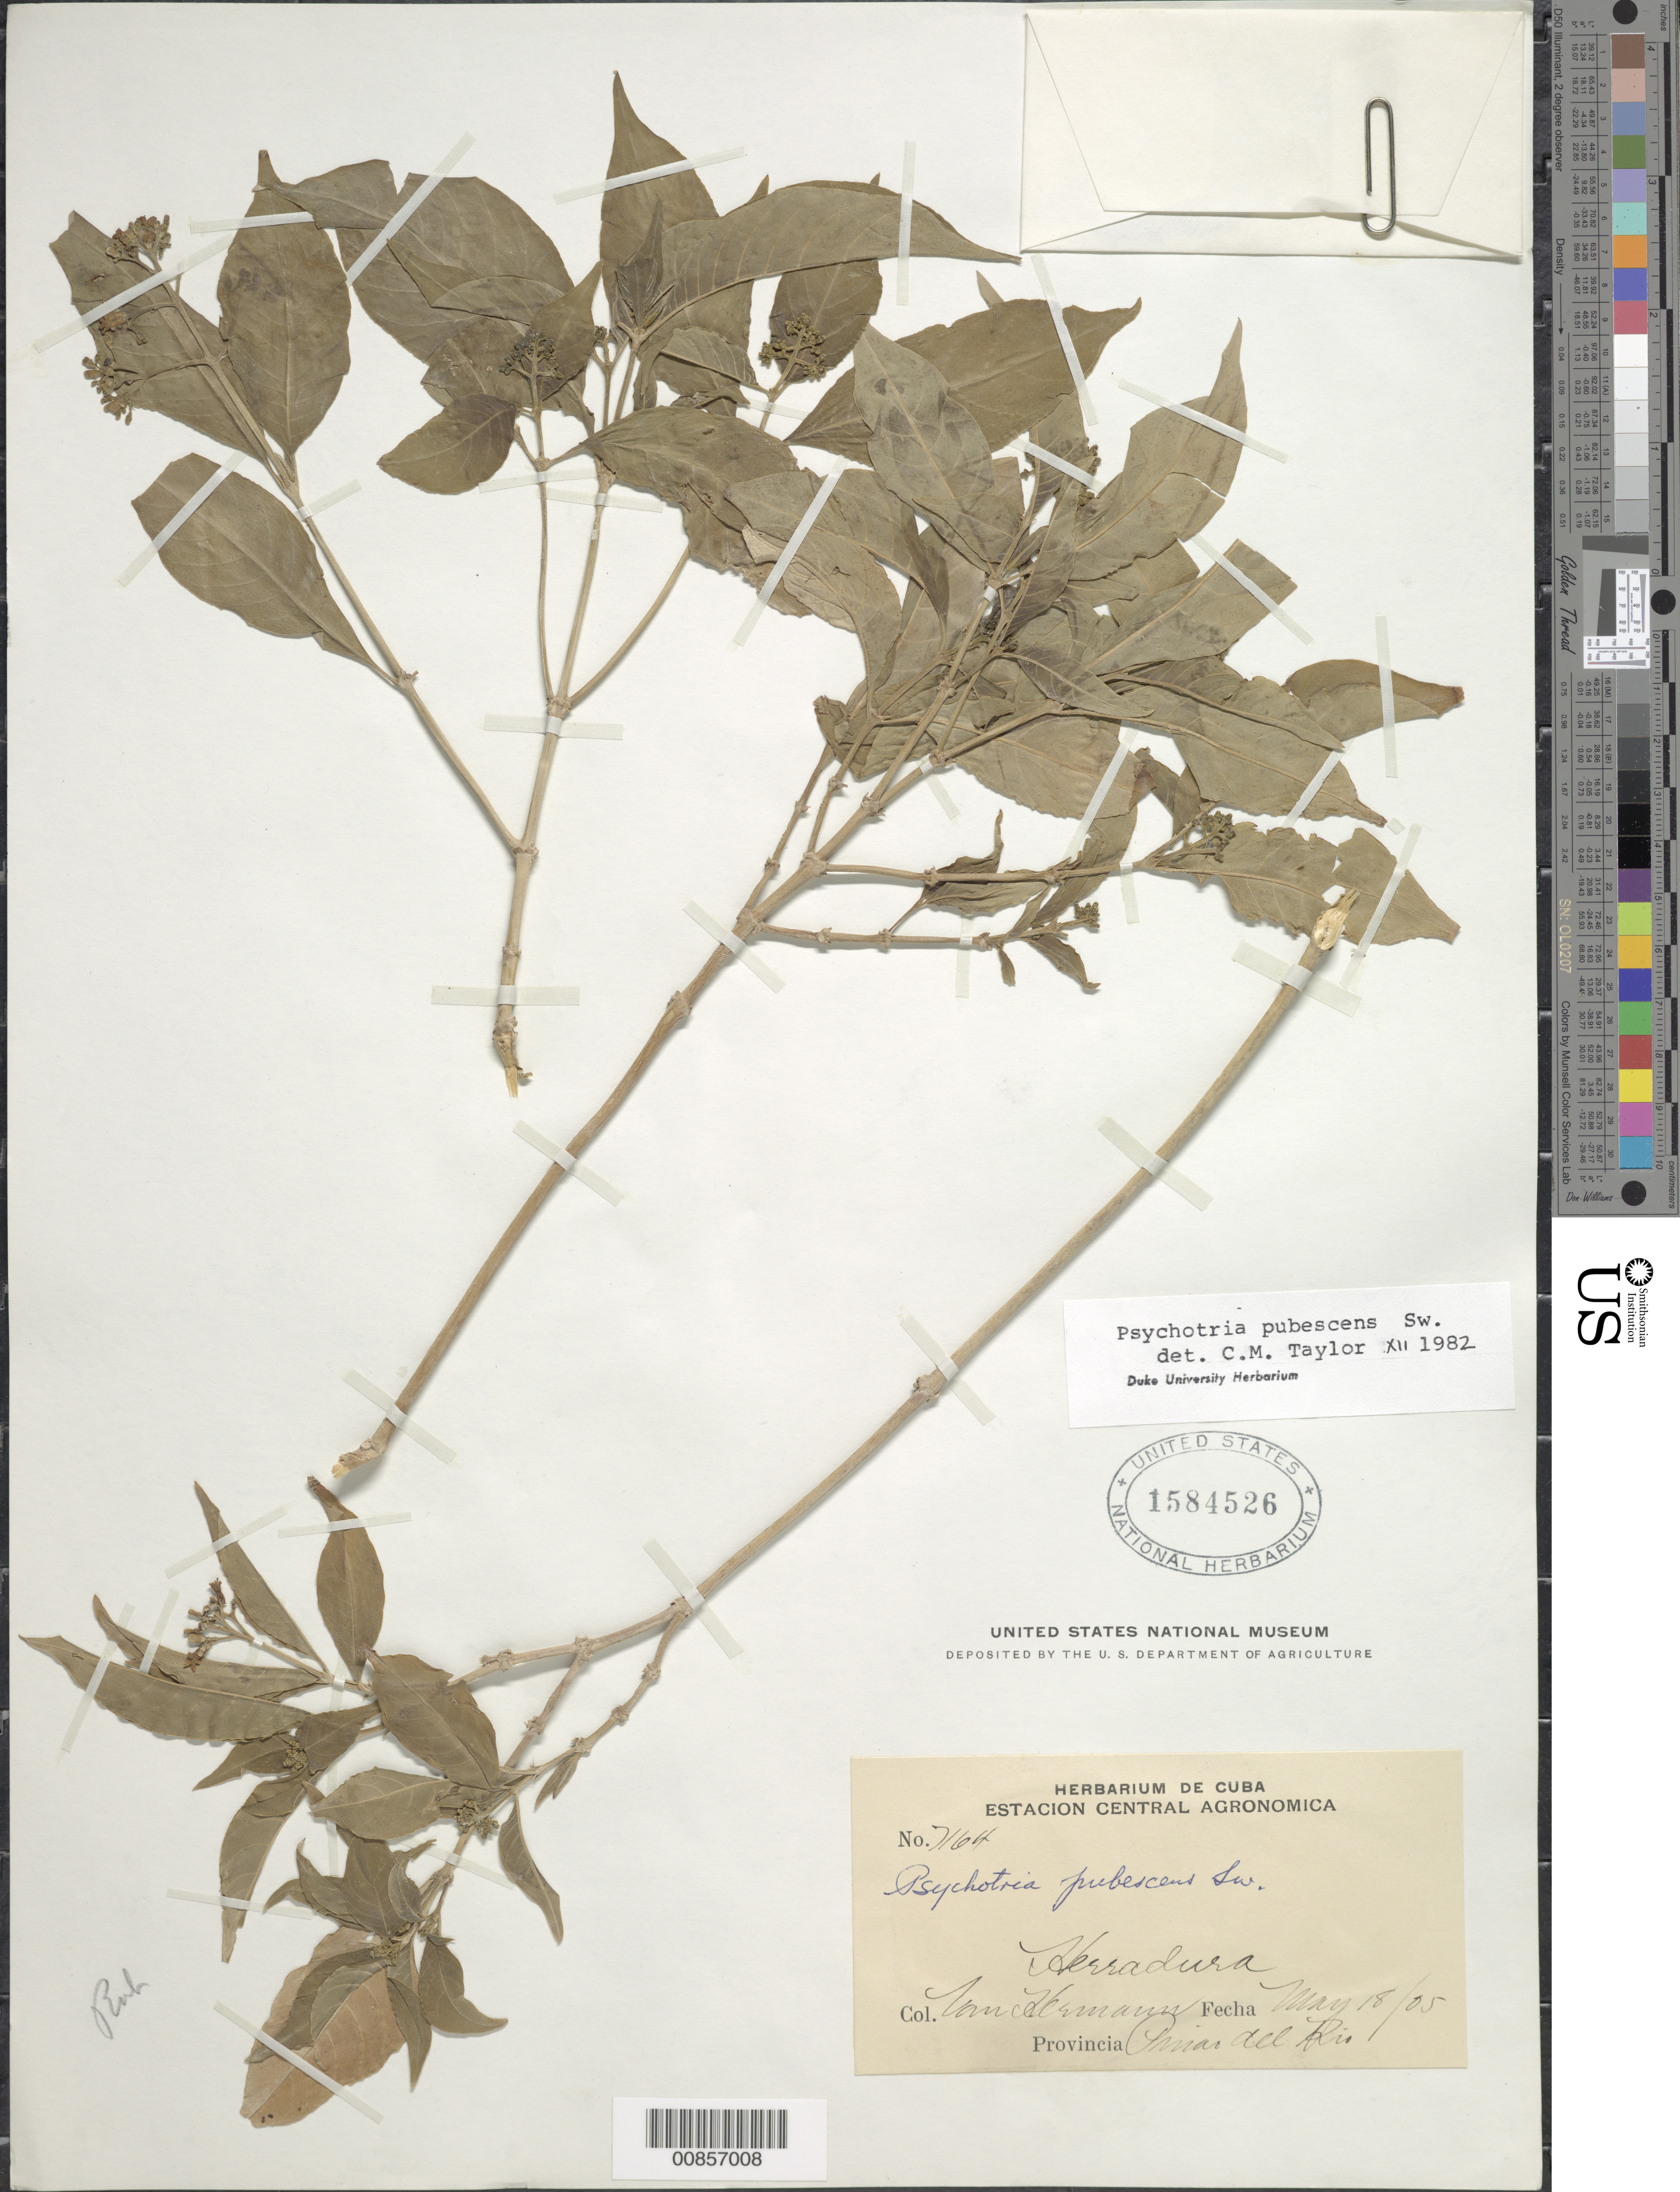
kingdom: Plantae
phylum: Tracheophyta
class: Magnoliopsida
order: Gentianales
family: Rubiaceae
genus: Psychotria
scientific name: Psychotria pubescens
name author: Sw.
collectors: H. A. Van Hermann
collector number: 7164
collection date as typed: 18 May 1905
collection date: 1905-05-18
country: Cuba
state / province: Pinar del Río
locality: Herradura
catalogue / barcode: US 1584526